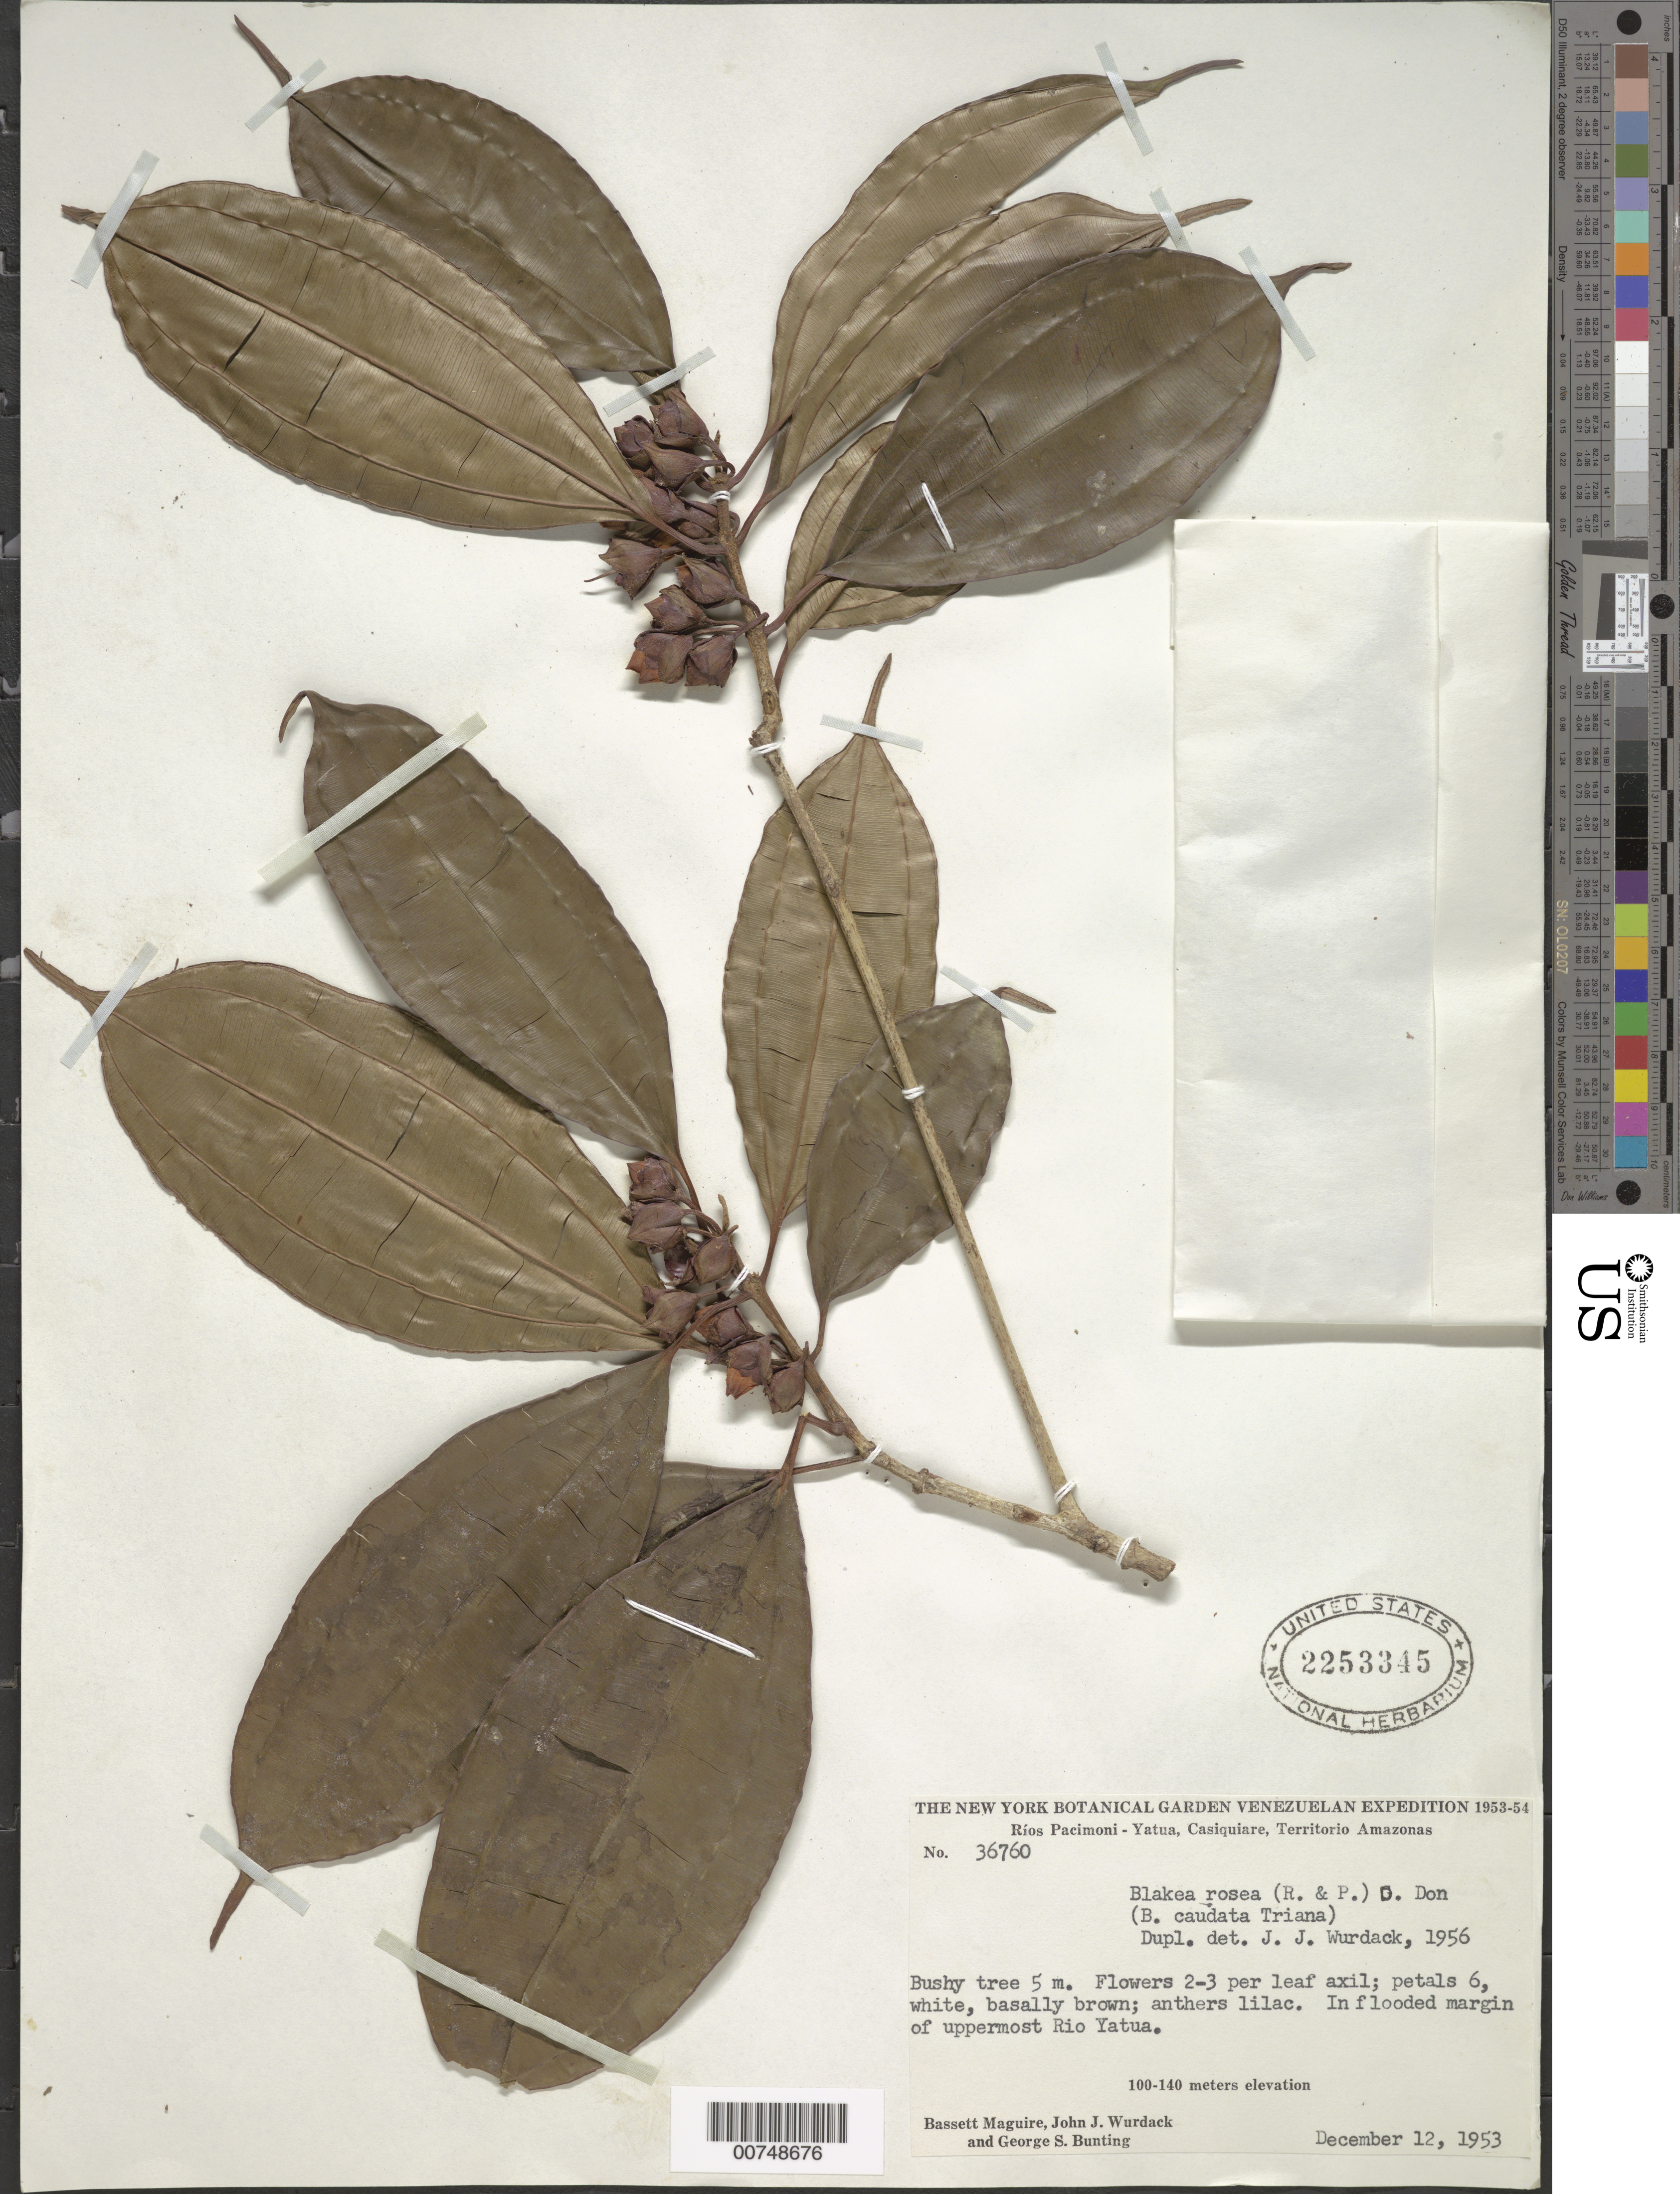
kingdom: Plantae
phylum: Tracheophyta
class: Magnoliopsida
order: Myrtales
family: Melastomataceae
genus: Blakea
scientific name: Blakea rosea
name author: D. Don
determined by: Wurdack, John J., (US), US (UNITED STATES)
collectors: B. Maguire, J. J. Wurdack & G. S. Bunting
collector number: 36760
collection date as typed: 12-Dec-53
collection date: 1953-12-12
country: Venezuela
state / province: Amazonas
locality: Ríos Pacimoni - Yatua, Casiquiare, uppermost Río Yatua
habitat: Flooded river margin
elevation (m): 100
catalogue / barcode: US 2253345